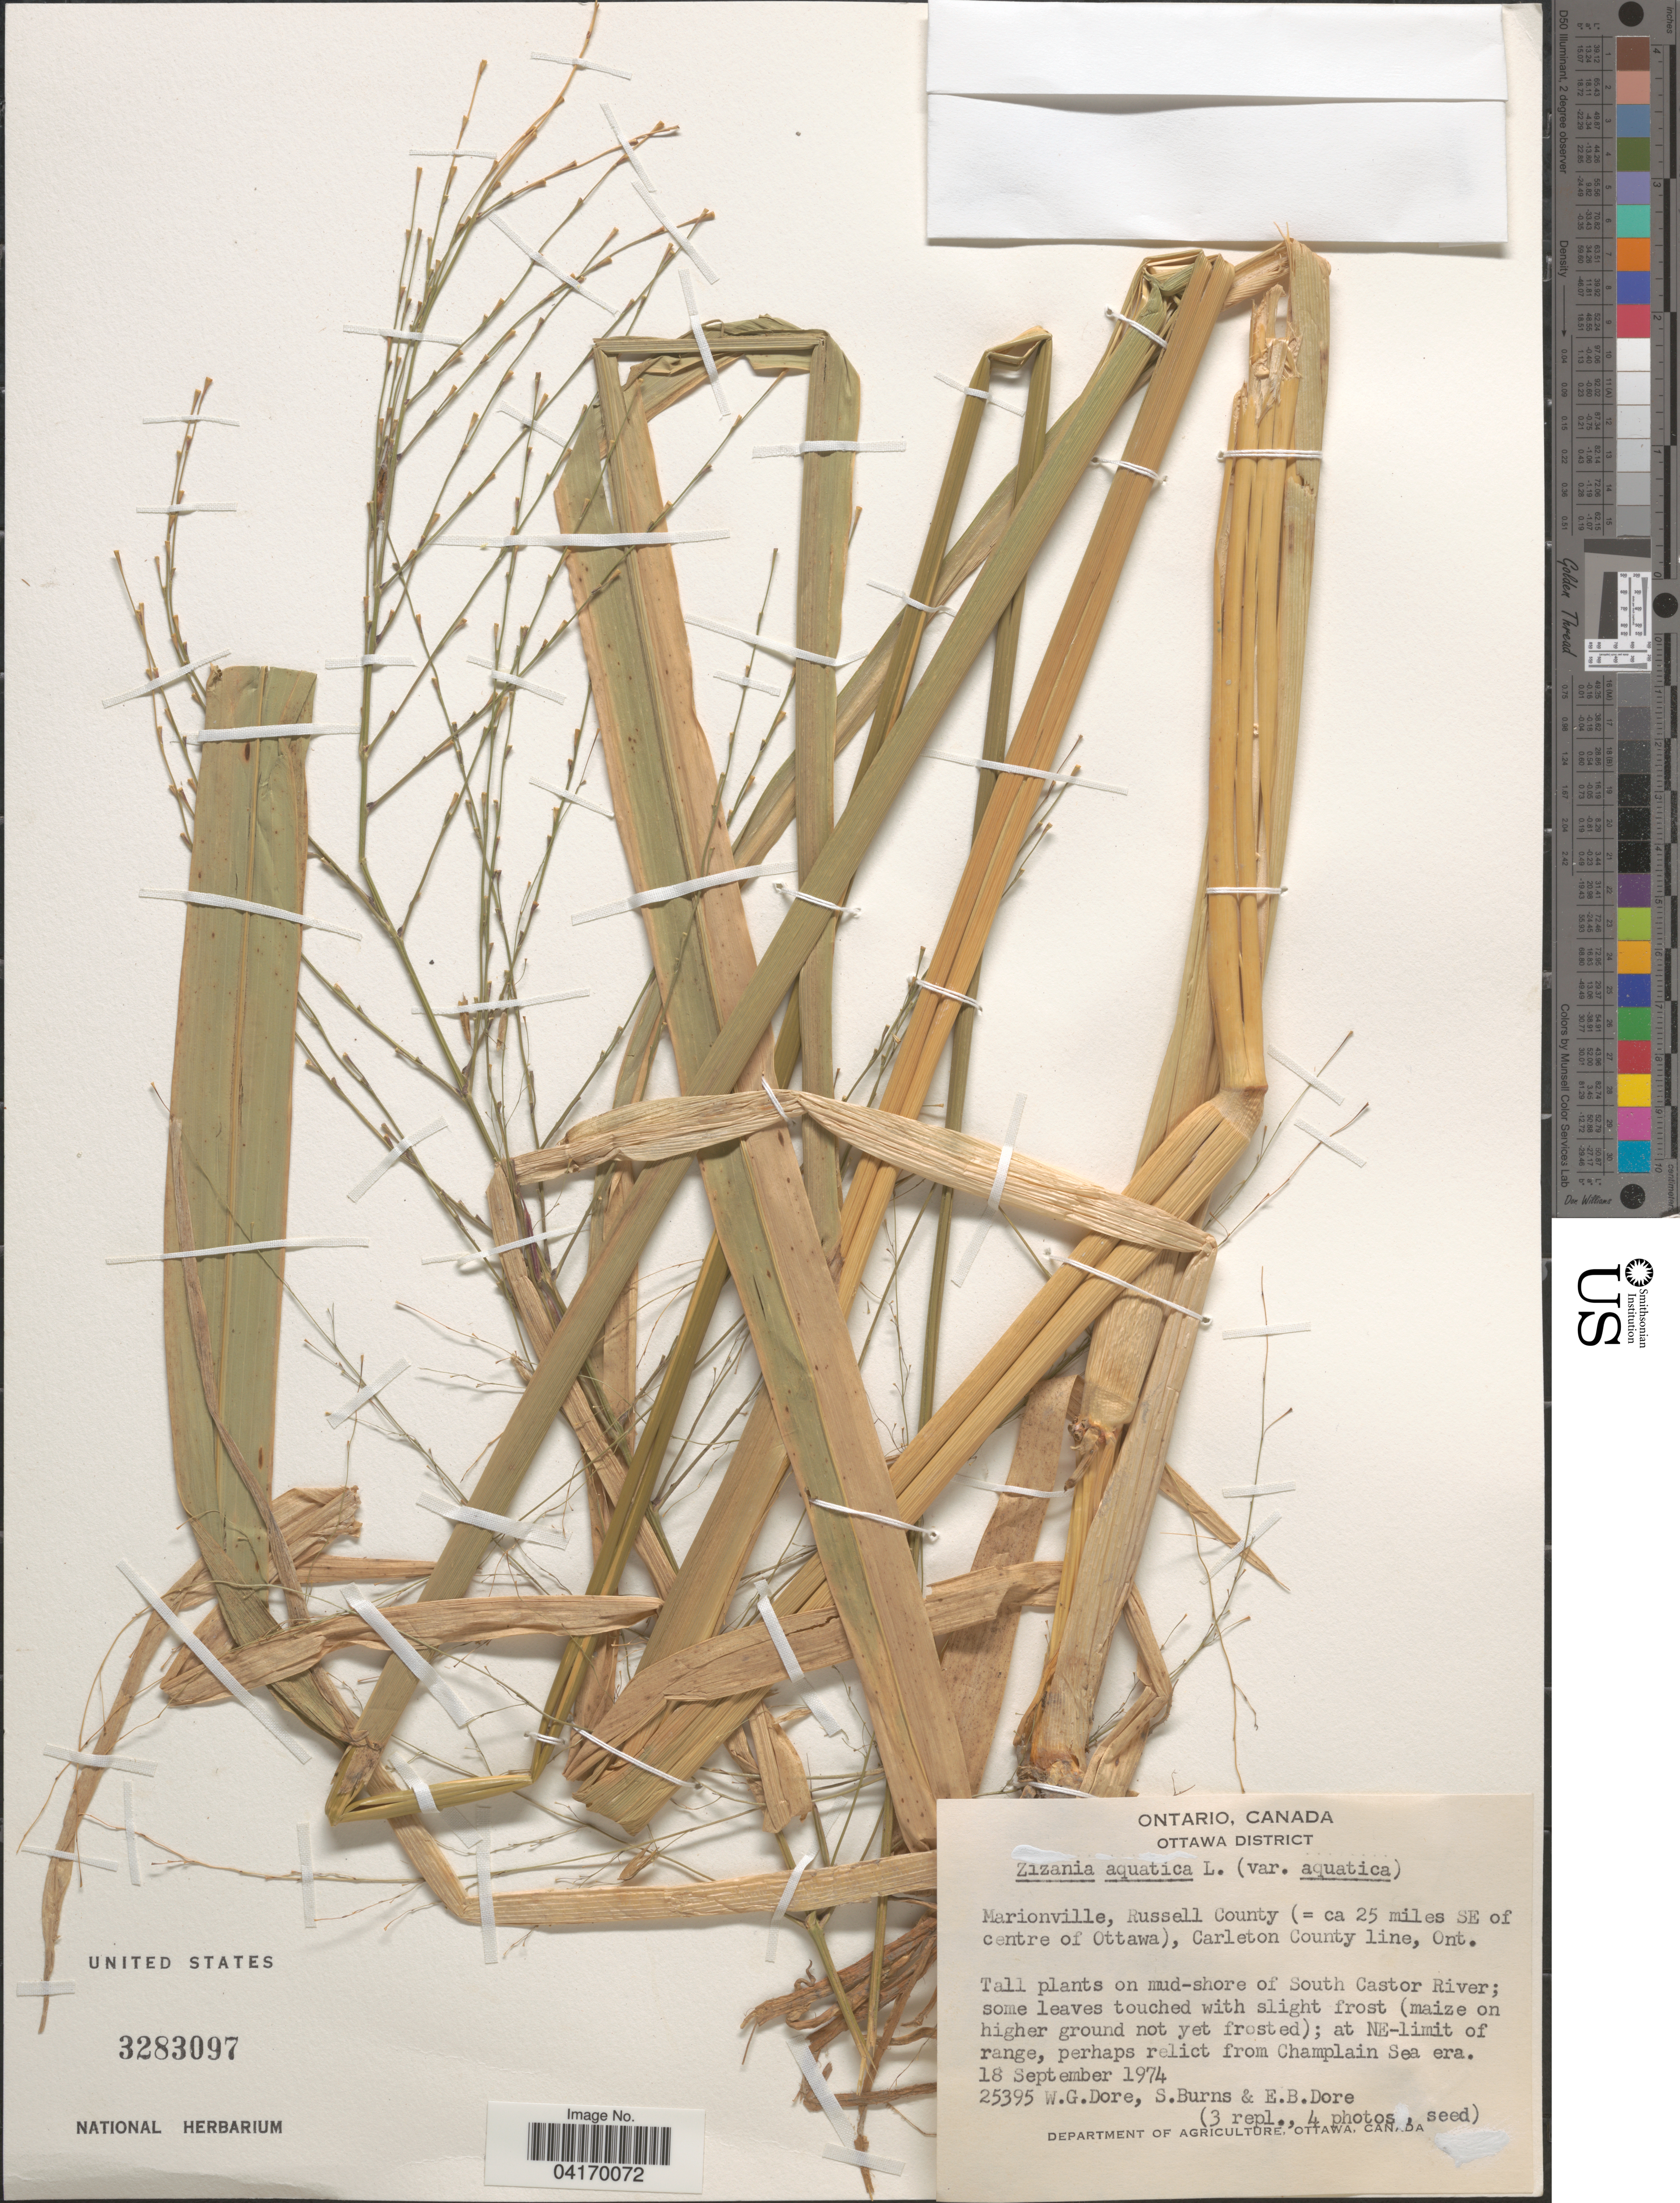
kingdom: Plantae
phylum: Tracheophyta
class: Liliopsida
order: Poales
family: Poaceae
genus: Zizania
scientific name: Zizania aquatica var. aquatica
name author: L.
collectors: W. Dore, S. Burns & E. Dore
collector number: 25395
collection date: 1974-09-18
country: Canada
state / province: Ontario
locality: Ottawa District. Marionville (ca 25 miles SE of Ottawa), Carleton County line.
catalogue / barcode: US 3283097